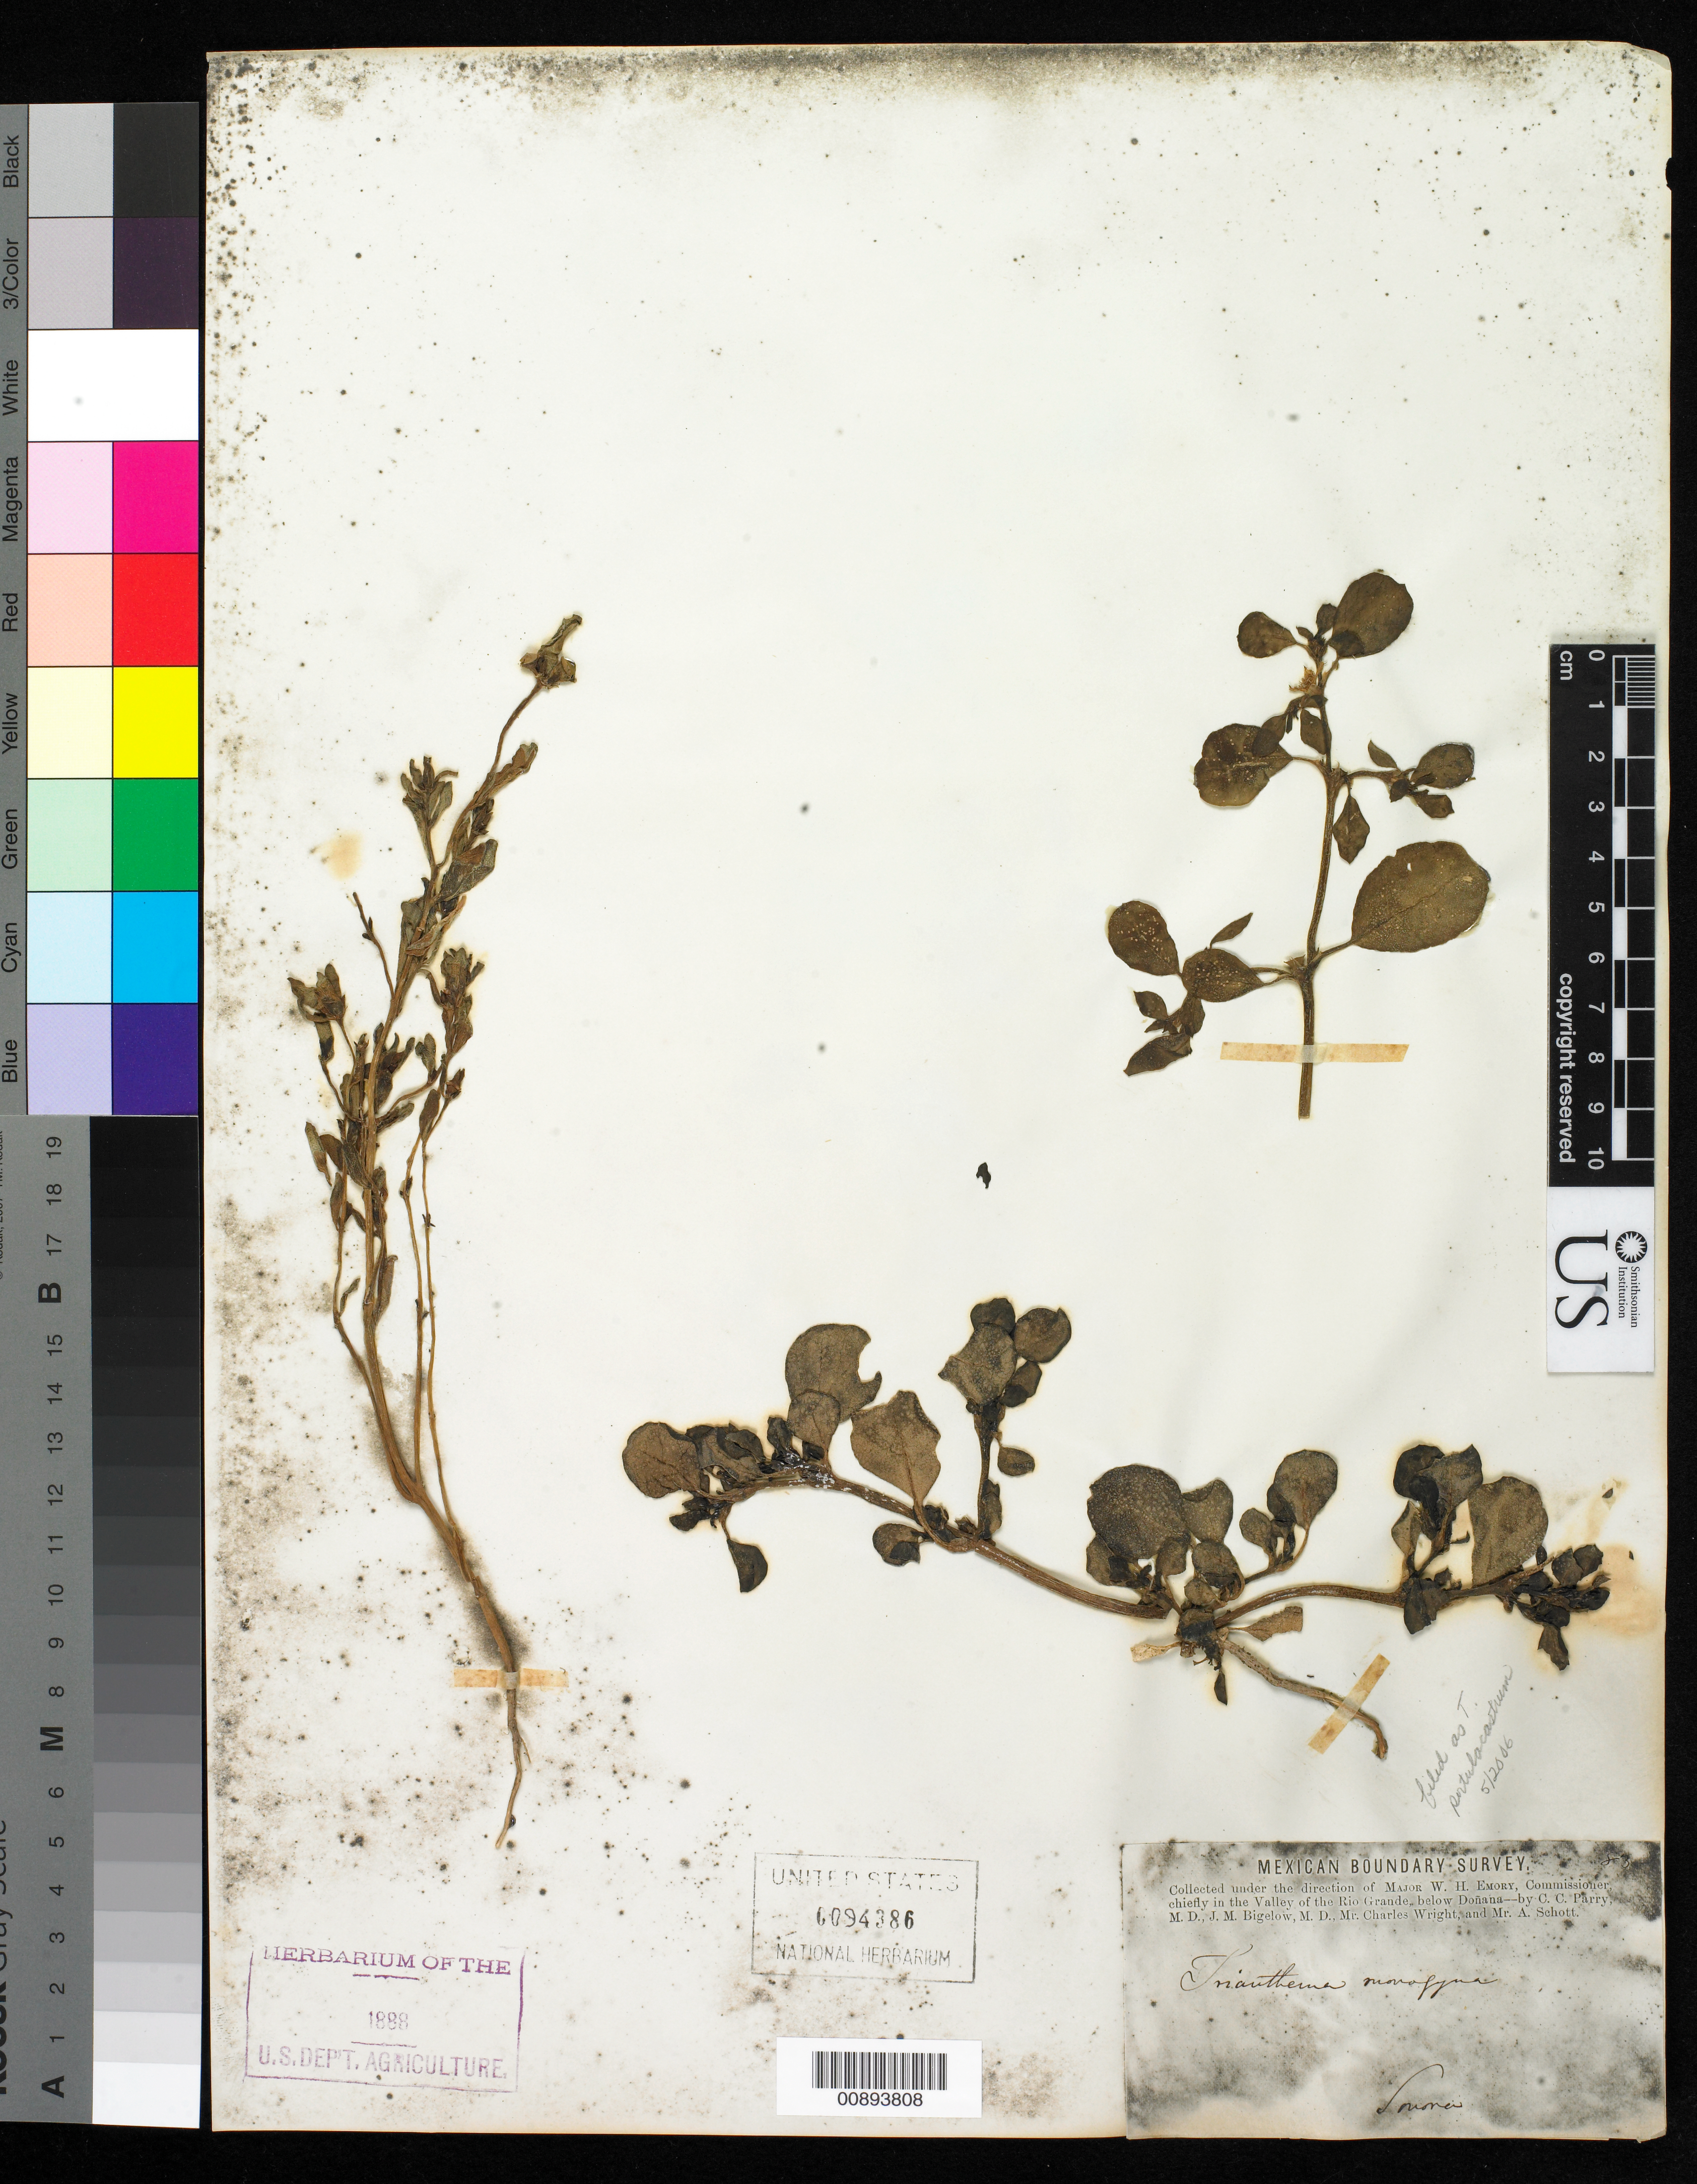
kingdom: Plantae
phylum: Tracheophyta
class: Magnoliopsida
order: Caryophyllales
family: Aizoaceae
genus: Trianthema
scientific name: Trianthema portulacastrum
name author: L.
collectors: C. C. Parry, J. M. Bigelow, C. Wright & A. C. V. Schott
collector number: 83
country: Mexico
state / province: Sonora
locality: Valley of the Rio Grande, below Doñana. Sonora.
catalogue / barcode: US 94386